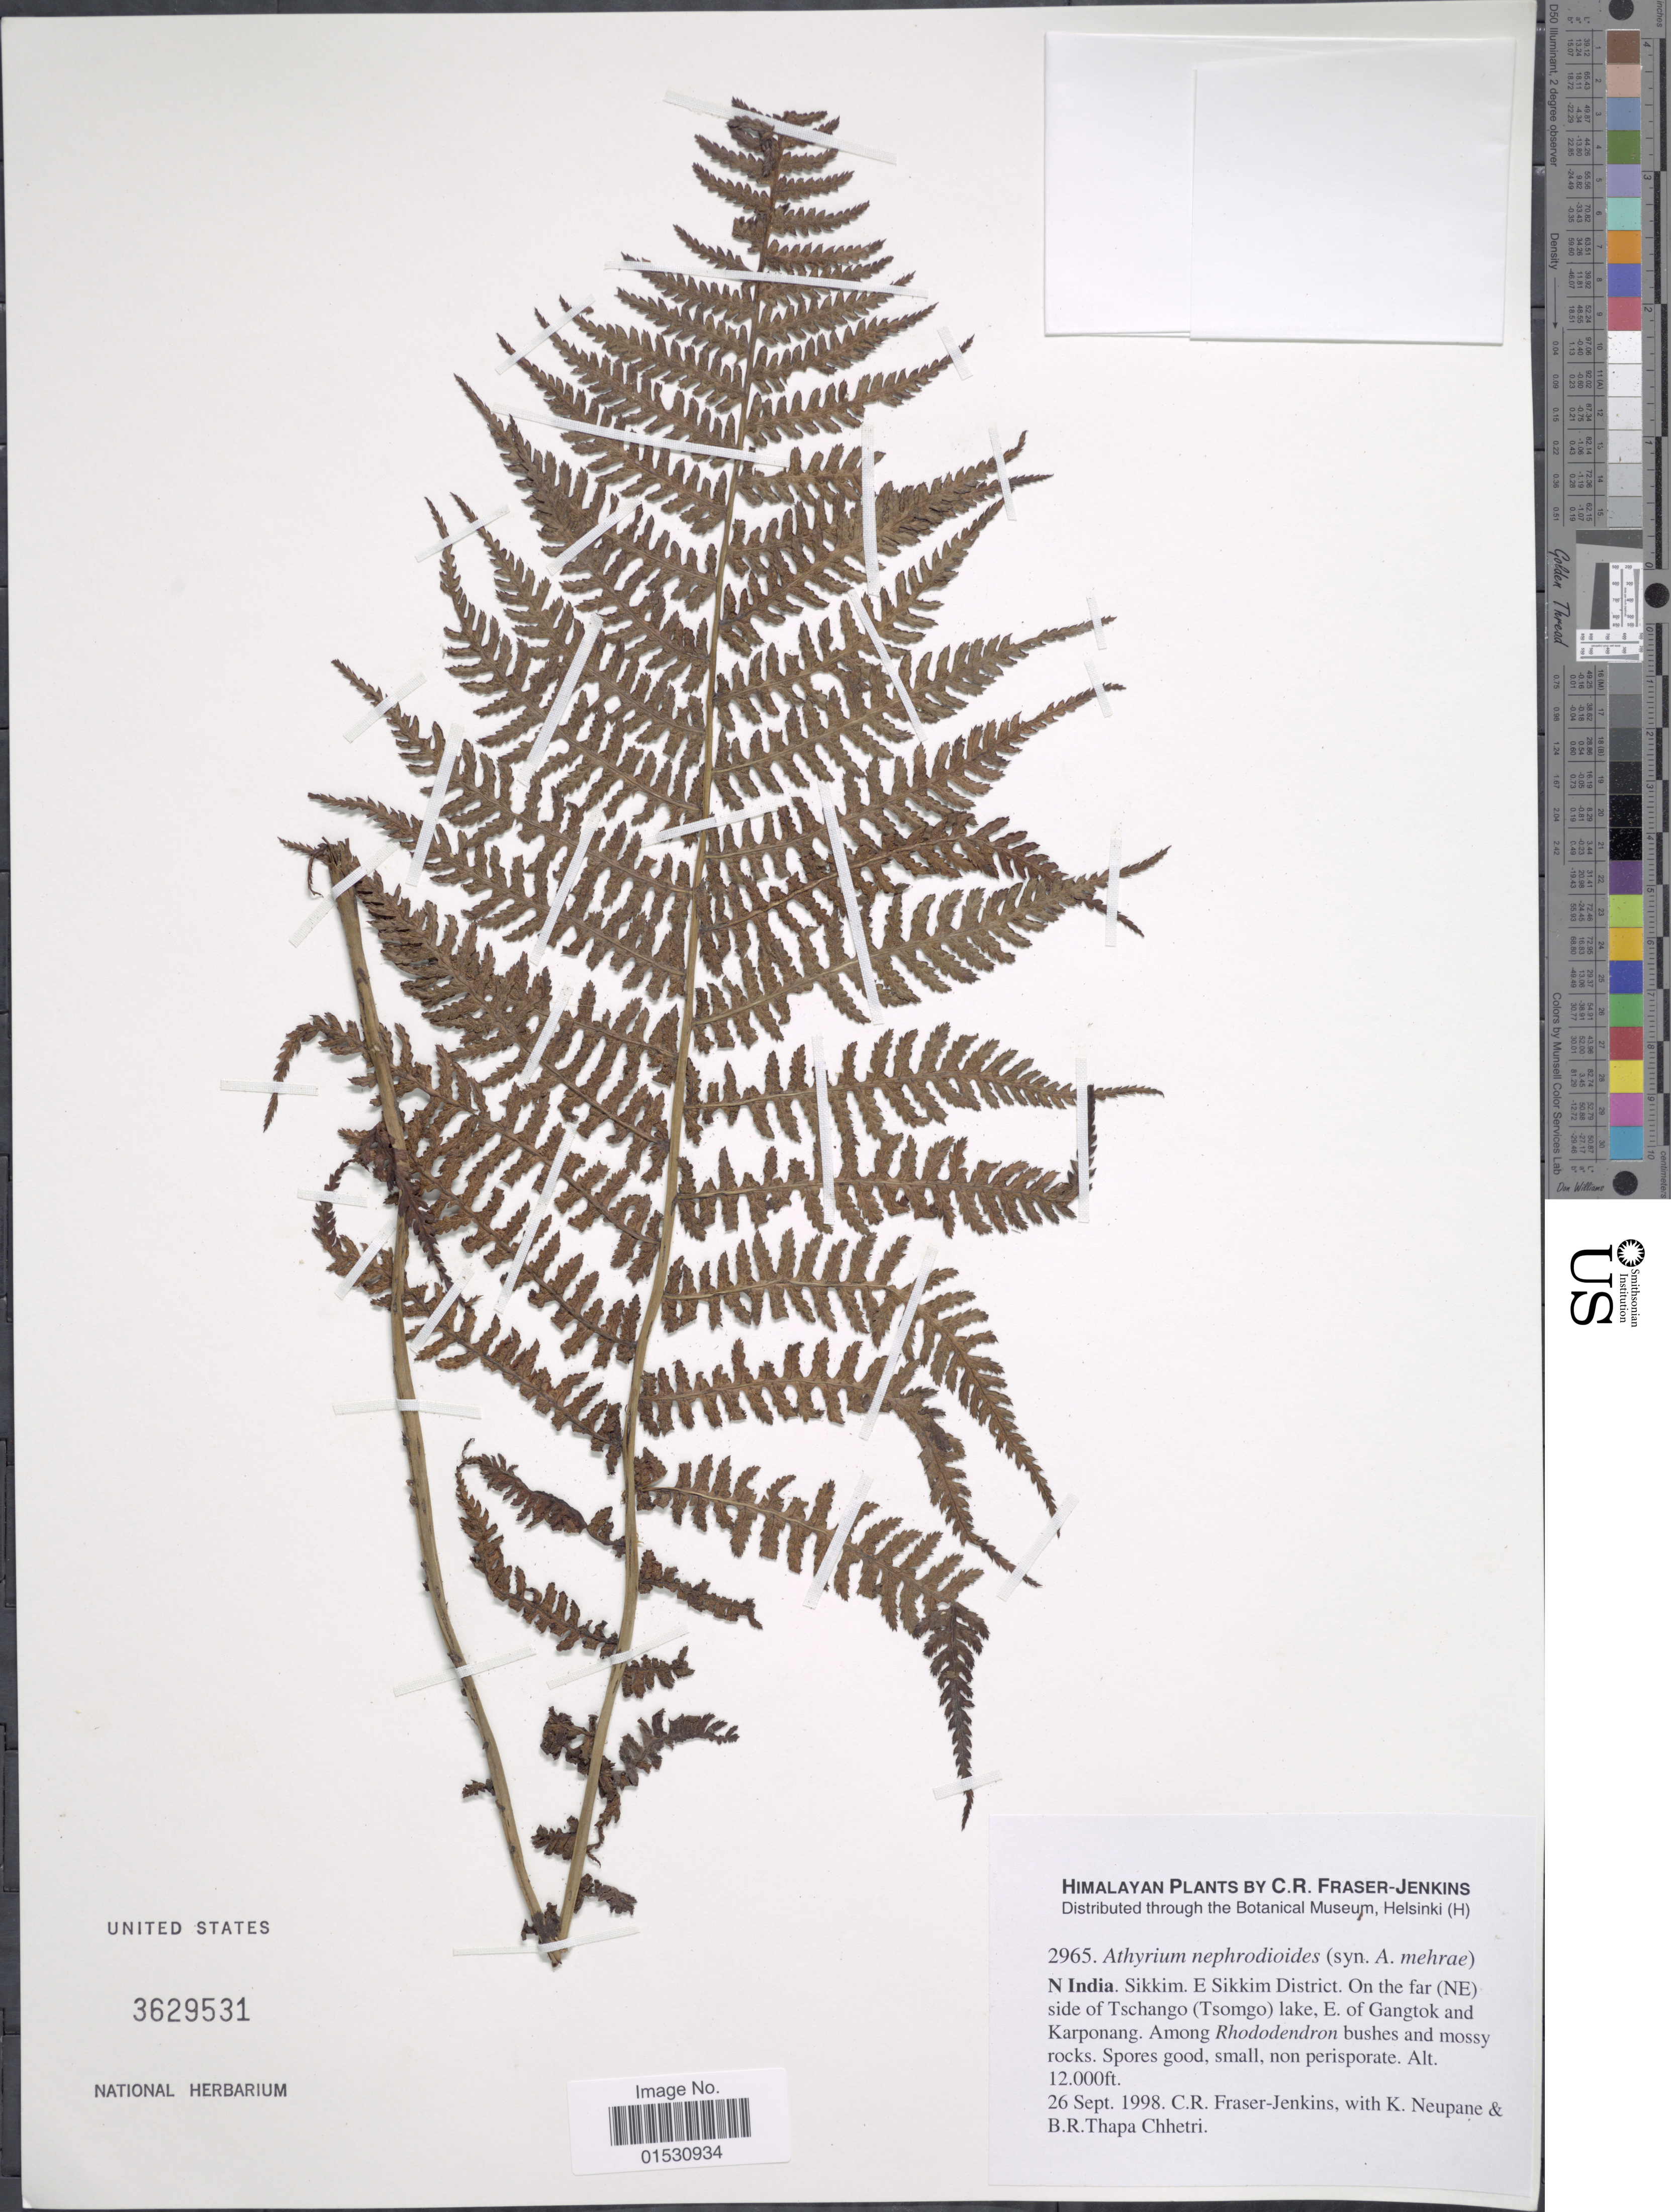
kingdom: Plantae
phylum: Tracheophyta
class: Polypodiopsida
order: Polypodiales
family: Athyriaceae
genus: Athyrium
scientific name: Athyrium nephrodioides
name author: (Baker) Christ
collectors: C. R. Fraser-Jenkins, K. Neupane & B. Thapa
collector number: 2965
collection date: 1998-09-26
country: India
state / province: Sikkim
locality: Himalayan. N India. E Sikkim District. On the far (NE) side of Tschango (Tsomgo) lake, E. of Gangtok and Karponang.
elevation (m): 3658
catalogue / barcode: US 3629531